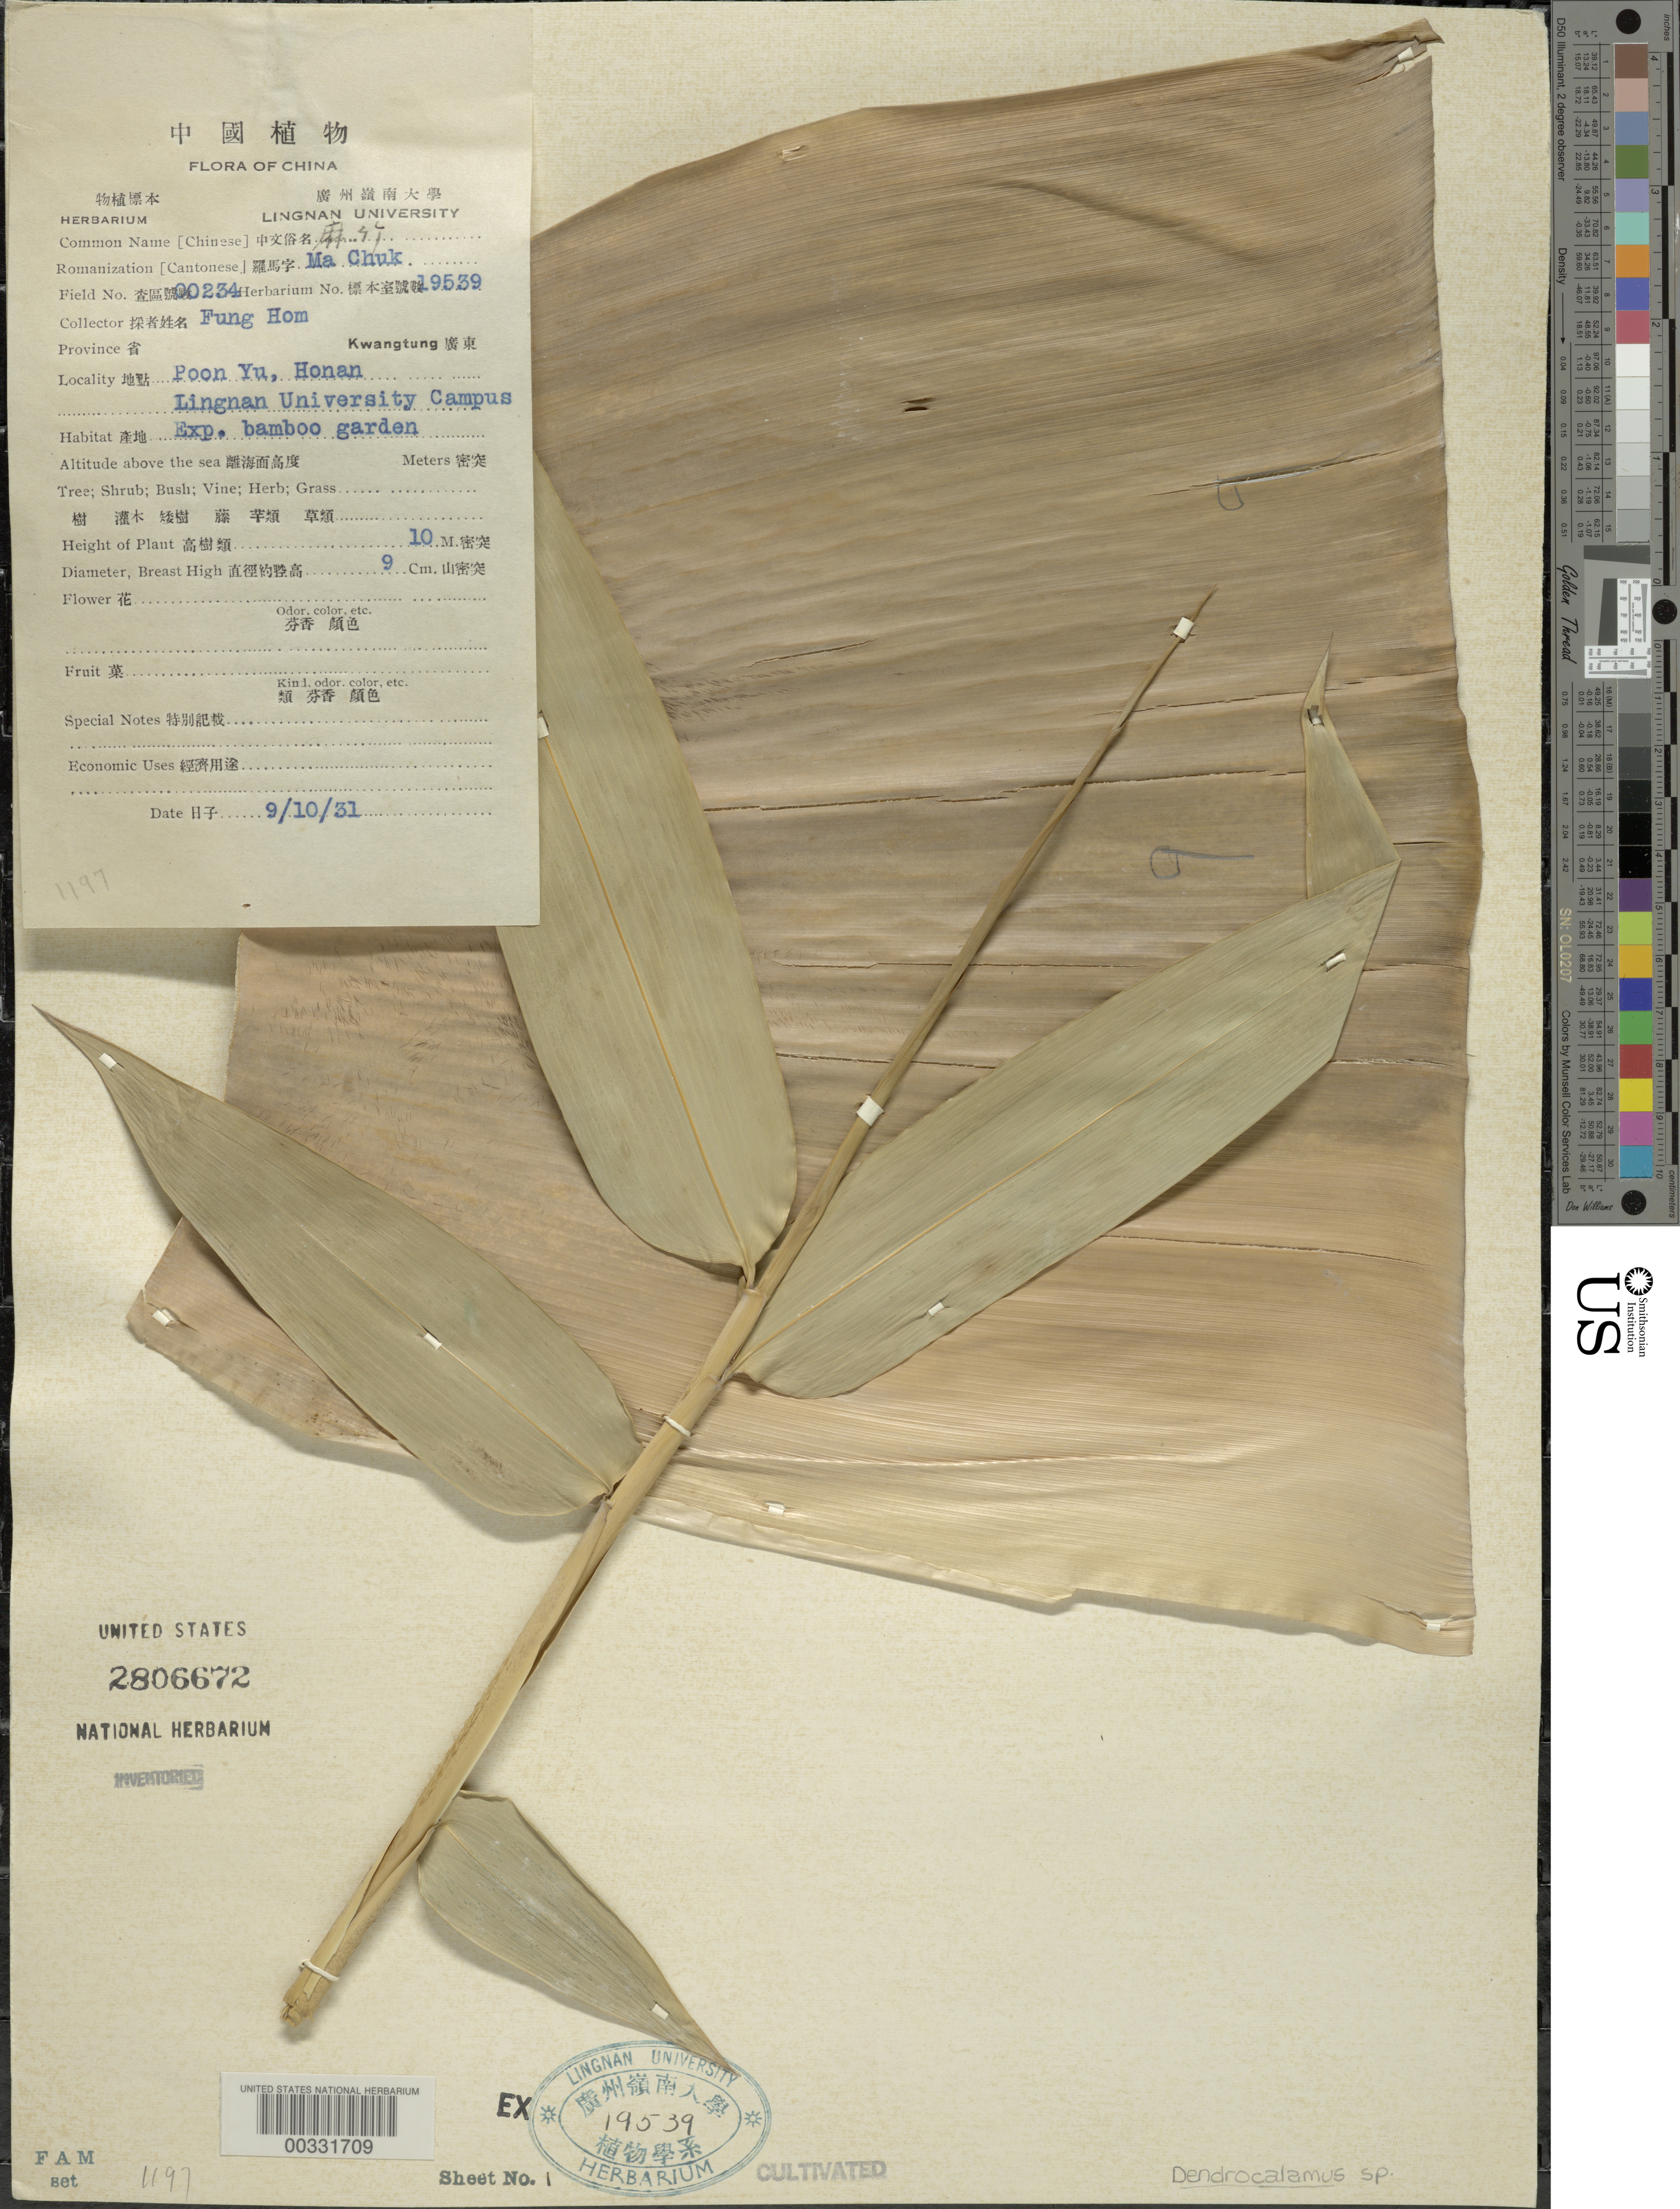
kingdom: Plantae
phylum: Tracheophyta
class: Liliopsida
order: Poales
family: Poaceae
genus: Dendrocalamus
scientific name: Dendrocalamus sp.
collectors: H. L. Fung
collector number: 234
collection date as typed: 10 Sep 1931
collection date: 1931-09-10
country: China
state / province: Guangdong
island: Honam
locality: Lingnan univ. bg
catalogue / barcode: US 2806672